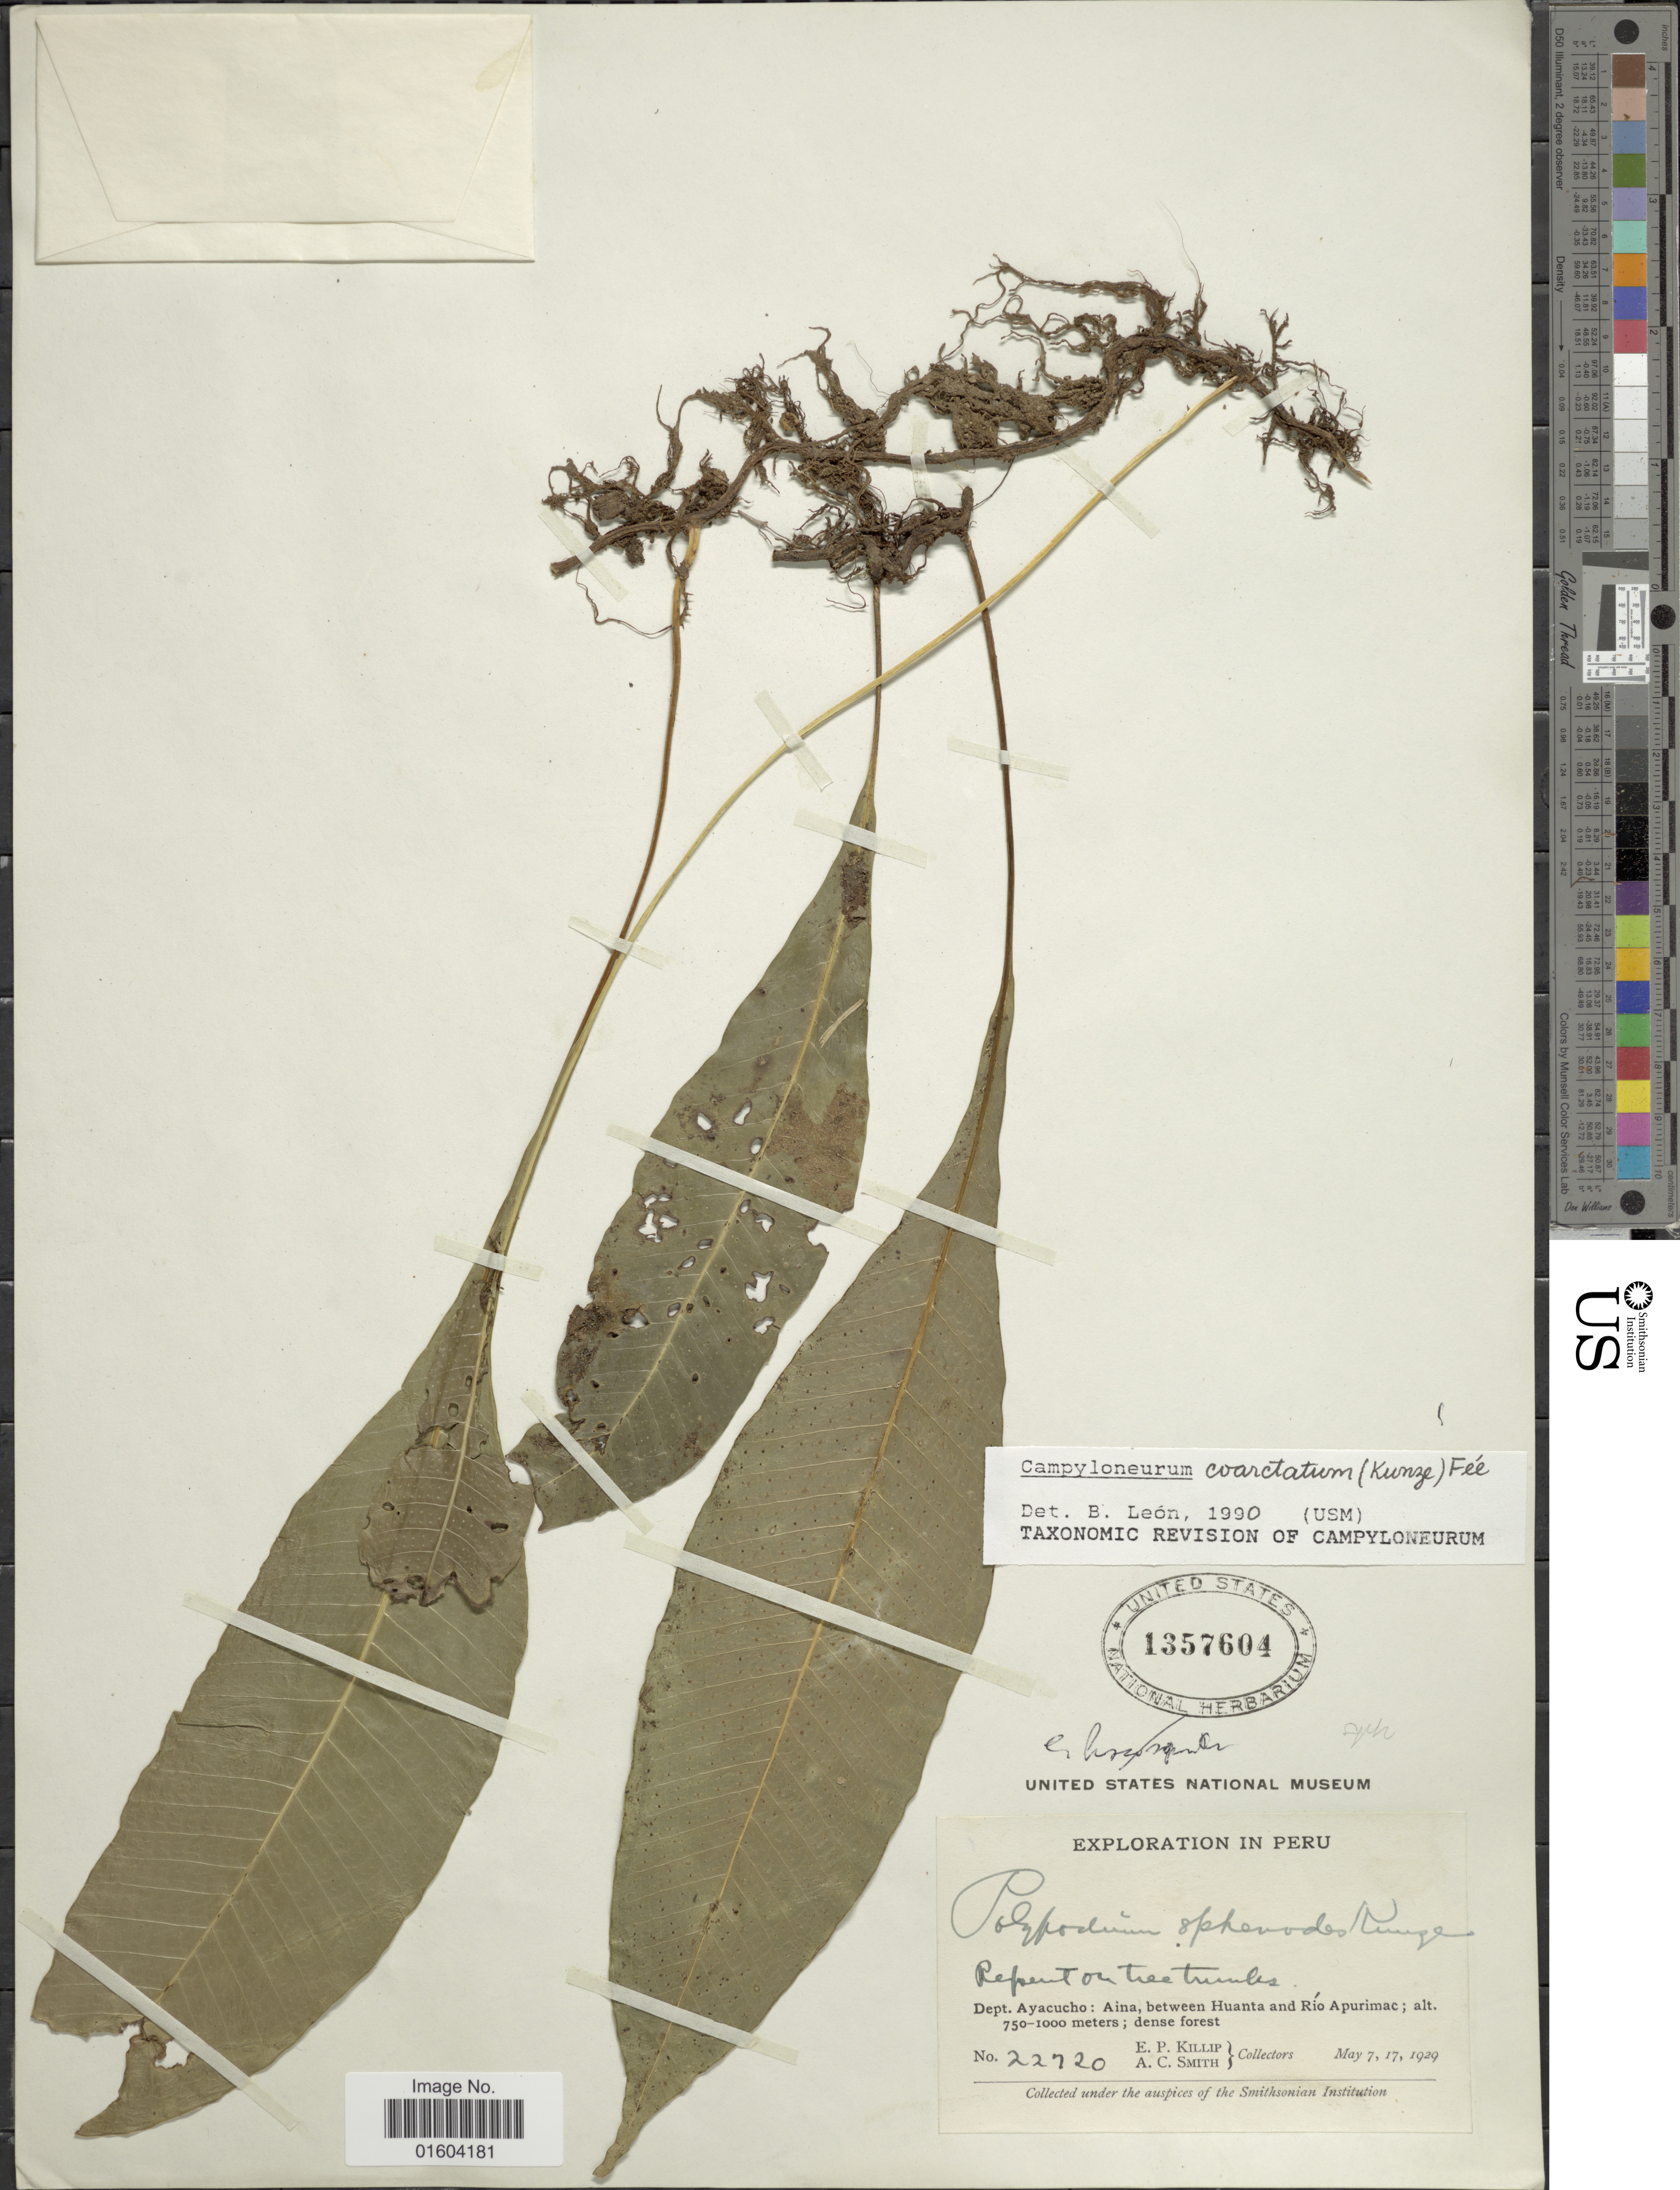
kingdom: Plantae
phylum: Tracheophyta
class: Polypodiopsida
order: Polypodiales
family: Polypodiaceae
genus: Campyloneurum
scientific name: Campyloneurum coarctatum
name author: (Kunze) Fée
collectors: E. P. Killip & A. C. Smith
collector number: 22720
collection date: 1929-05-07/1929-05-17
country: Peru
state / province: Ayacucho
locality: Dept. Ayacucho: Aina, between Huanta and Rio Apurimac.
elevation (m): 750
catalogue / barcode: US 1357604